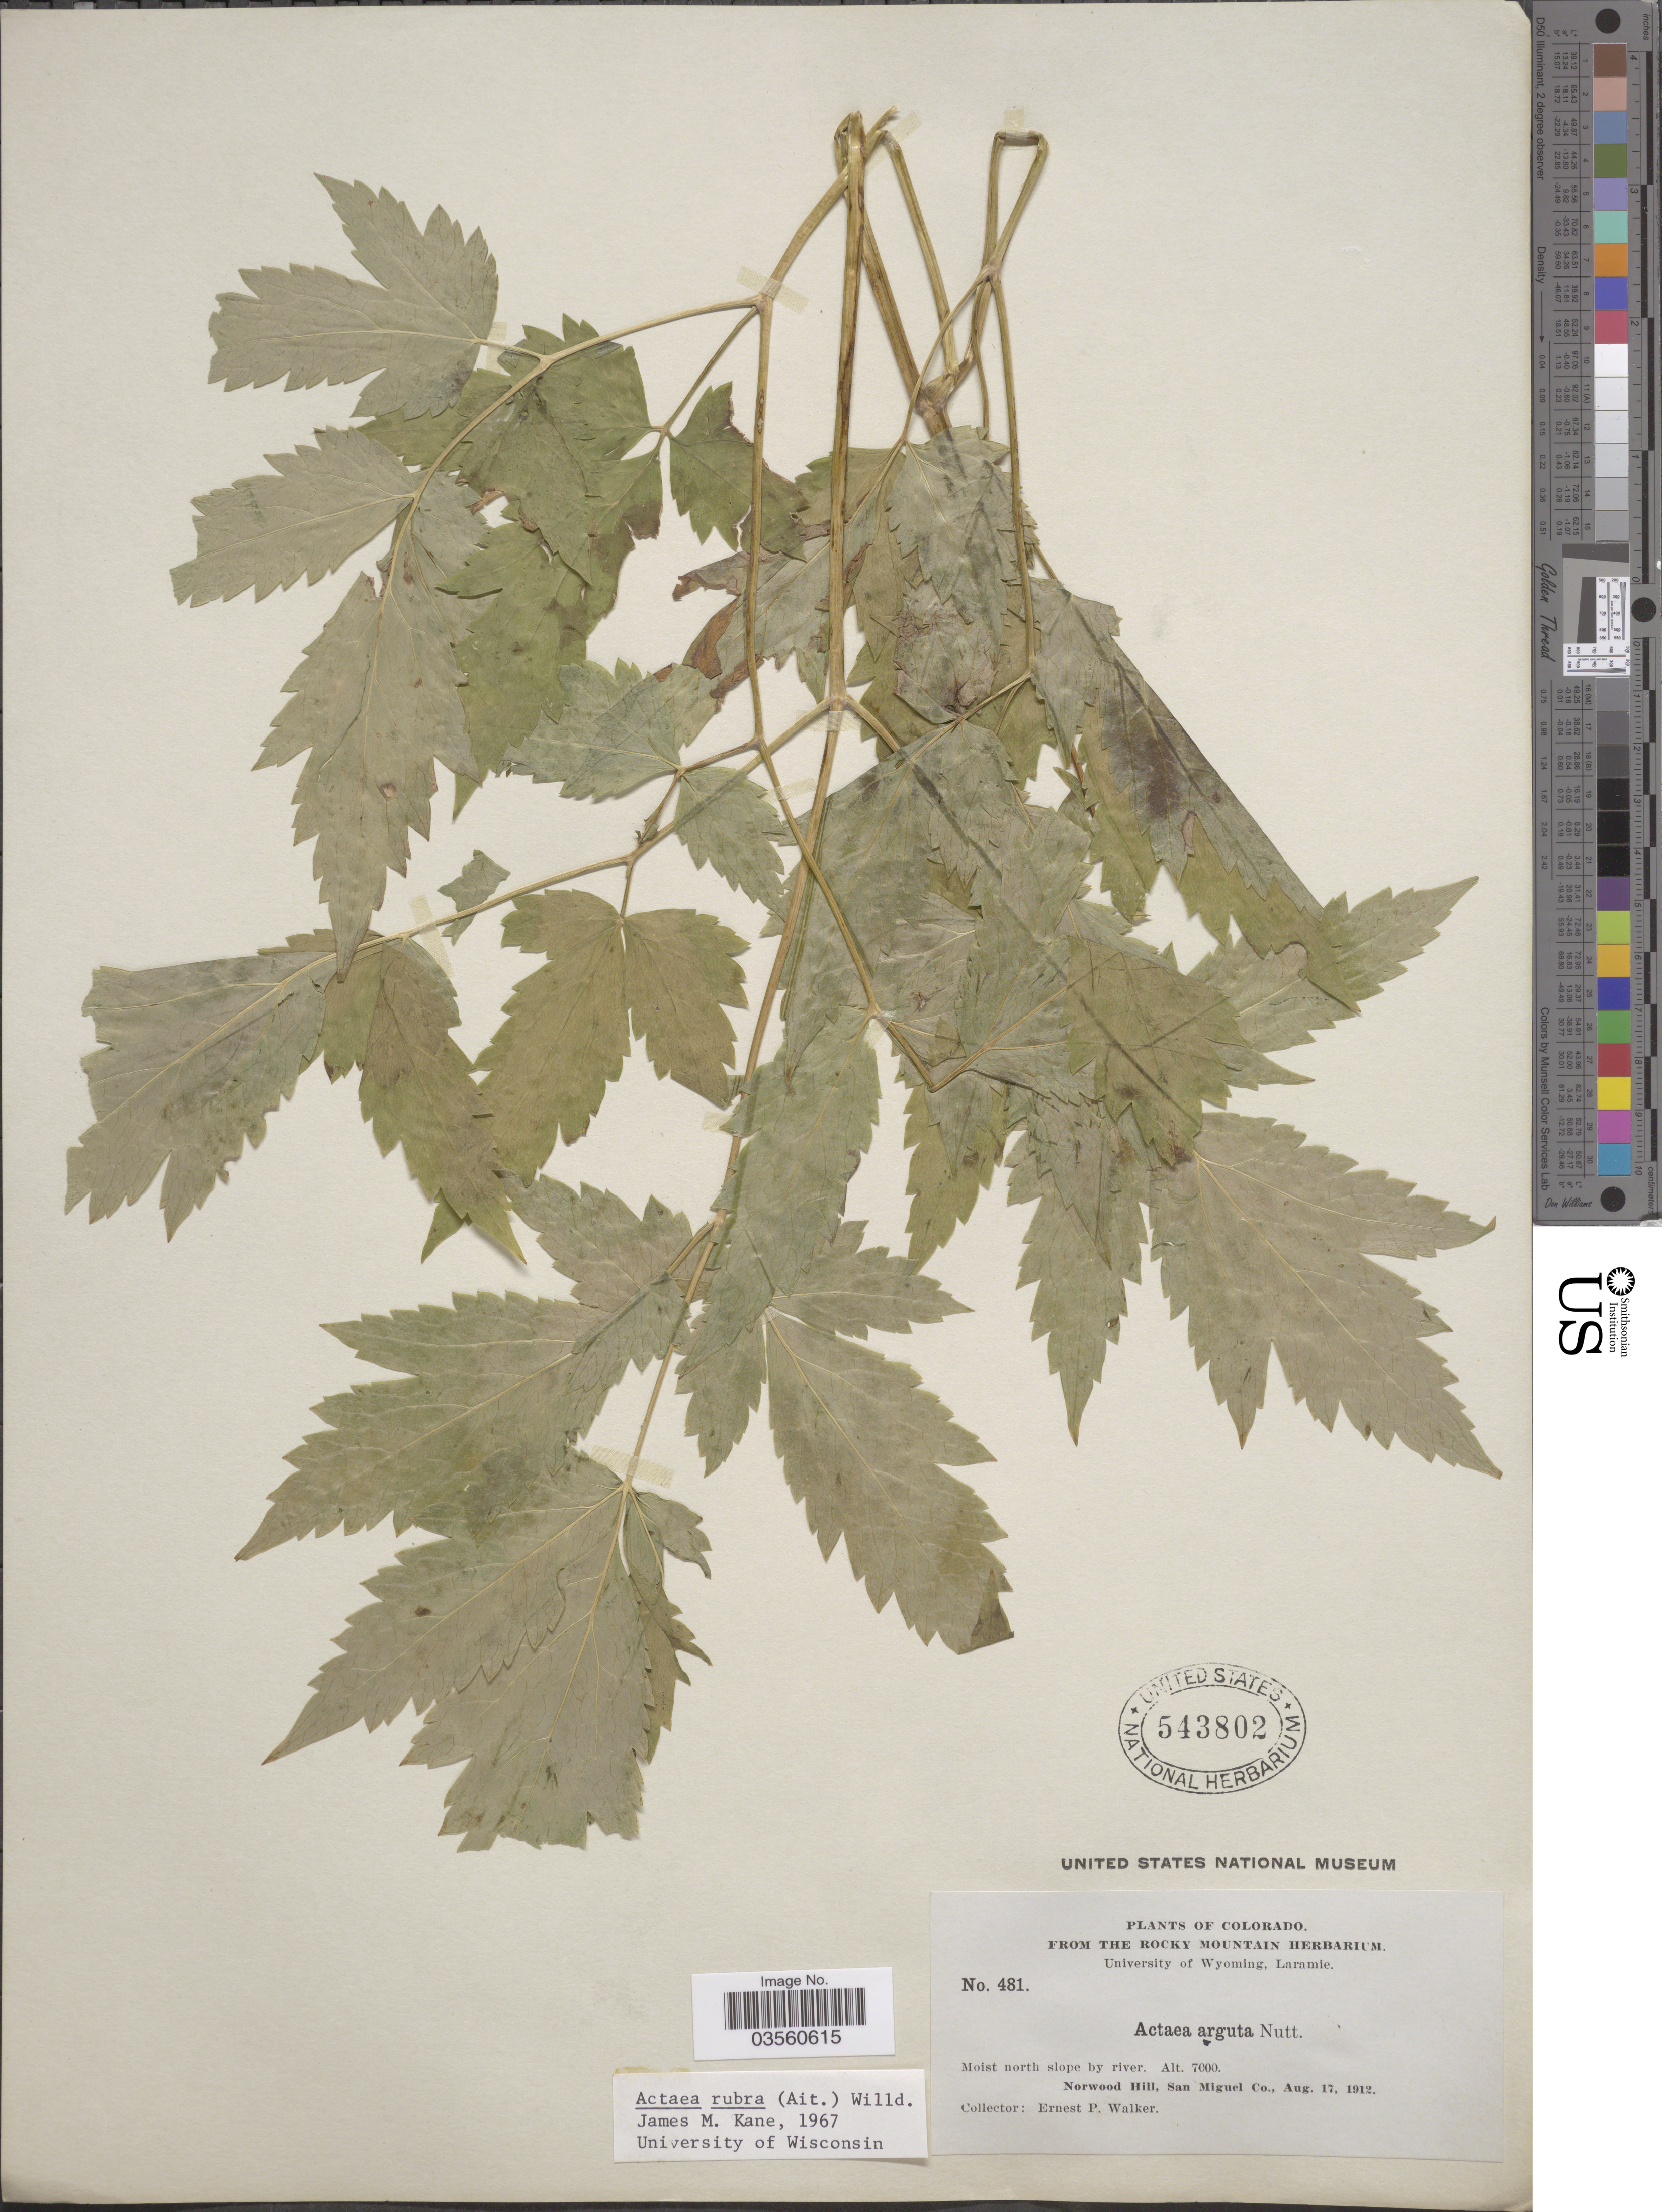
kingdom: Plantae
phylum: Tracheophyta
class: Magnoliopsida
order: Ranunculales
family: Ranunculaceae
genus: Actaea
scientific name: Actaea rubra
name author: (Aiton) Willd.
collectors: E. P. Walker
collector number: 481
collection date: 1912-08-17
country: United States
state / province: Colorado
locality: Norwood Hill, San Miguel Co.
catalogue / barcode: US 543802